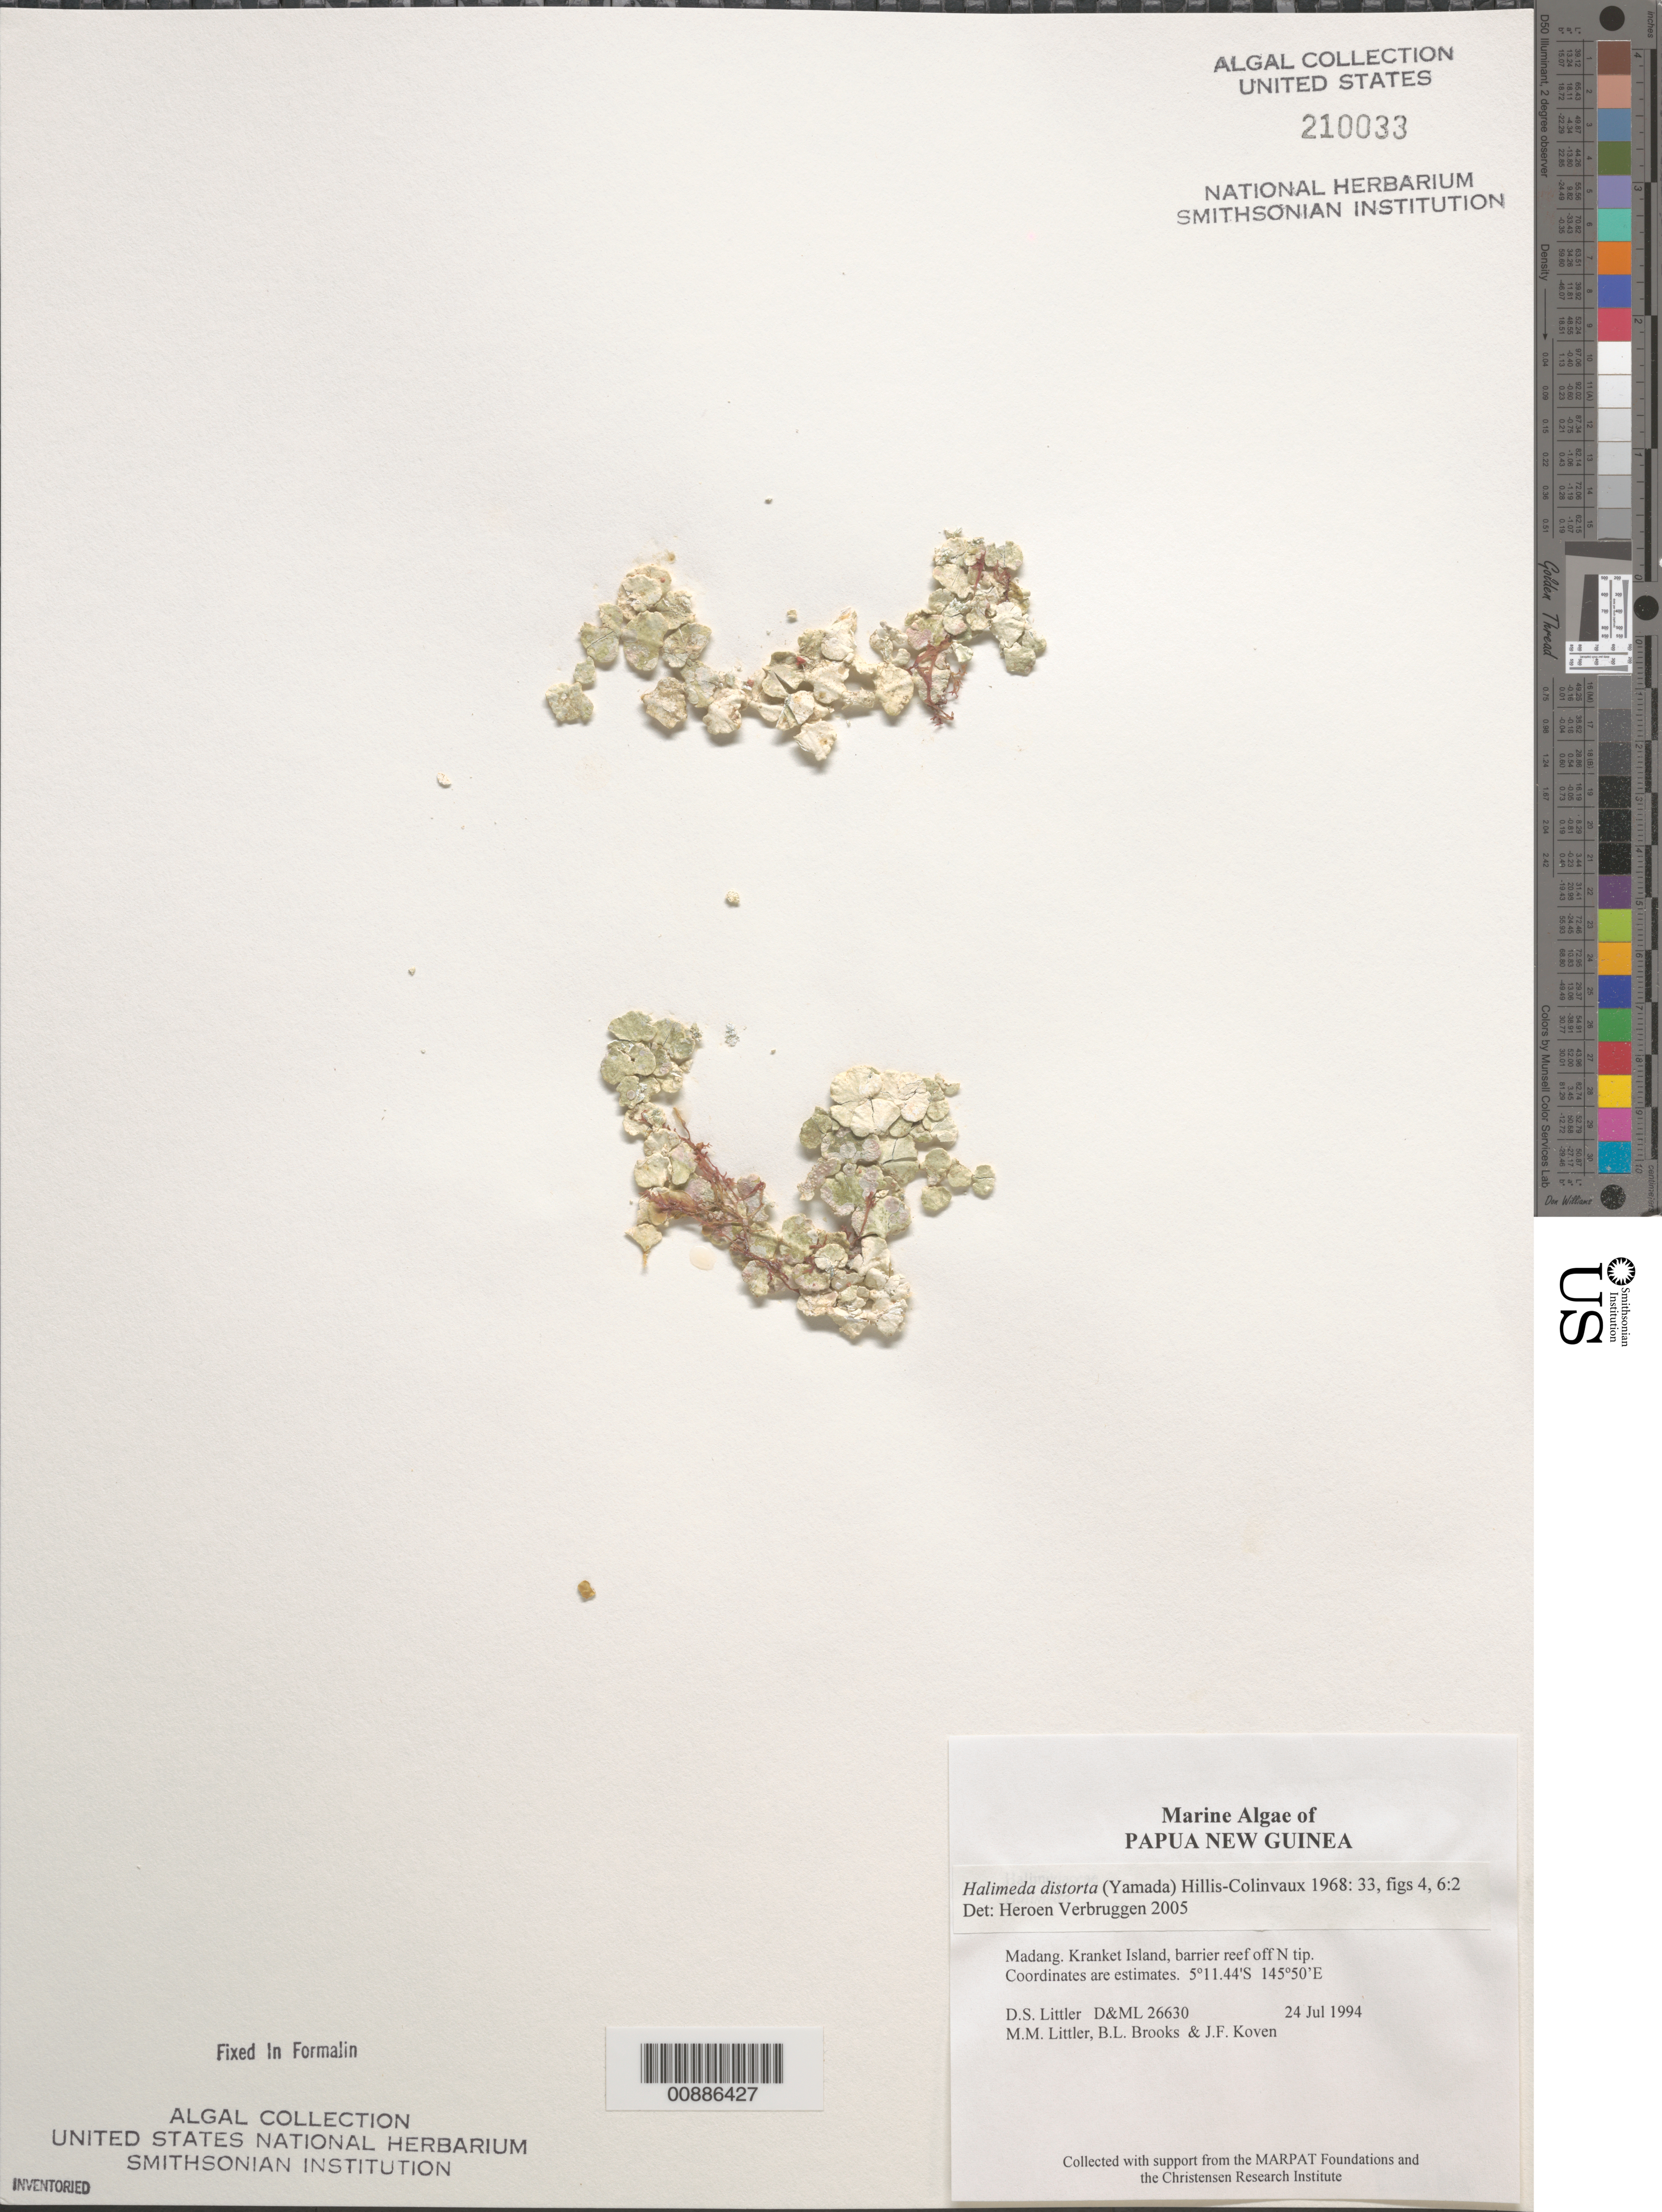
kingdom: Plantae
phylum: Chlorophyta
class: Ulvophyceae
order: Bryopsidales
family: Halimedaceae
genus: Halimeda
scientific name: Halimeda distorta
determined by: Verbruggen, H.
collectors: D. S. Littler, M. M. Littler, B. Brooks & J. Koven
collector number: D&ML 26630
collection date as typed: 24 Jul 1994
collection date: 1994-07-24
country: Papua New Guinea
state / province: Madang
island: Kranket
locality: Barrier reef off north tip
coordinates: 5 11.44'S, 145 50'E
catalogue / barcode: US 210033